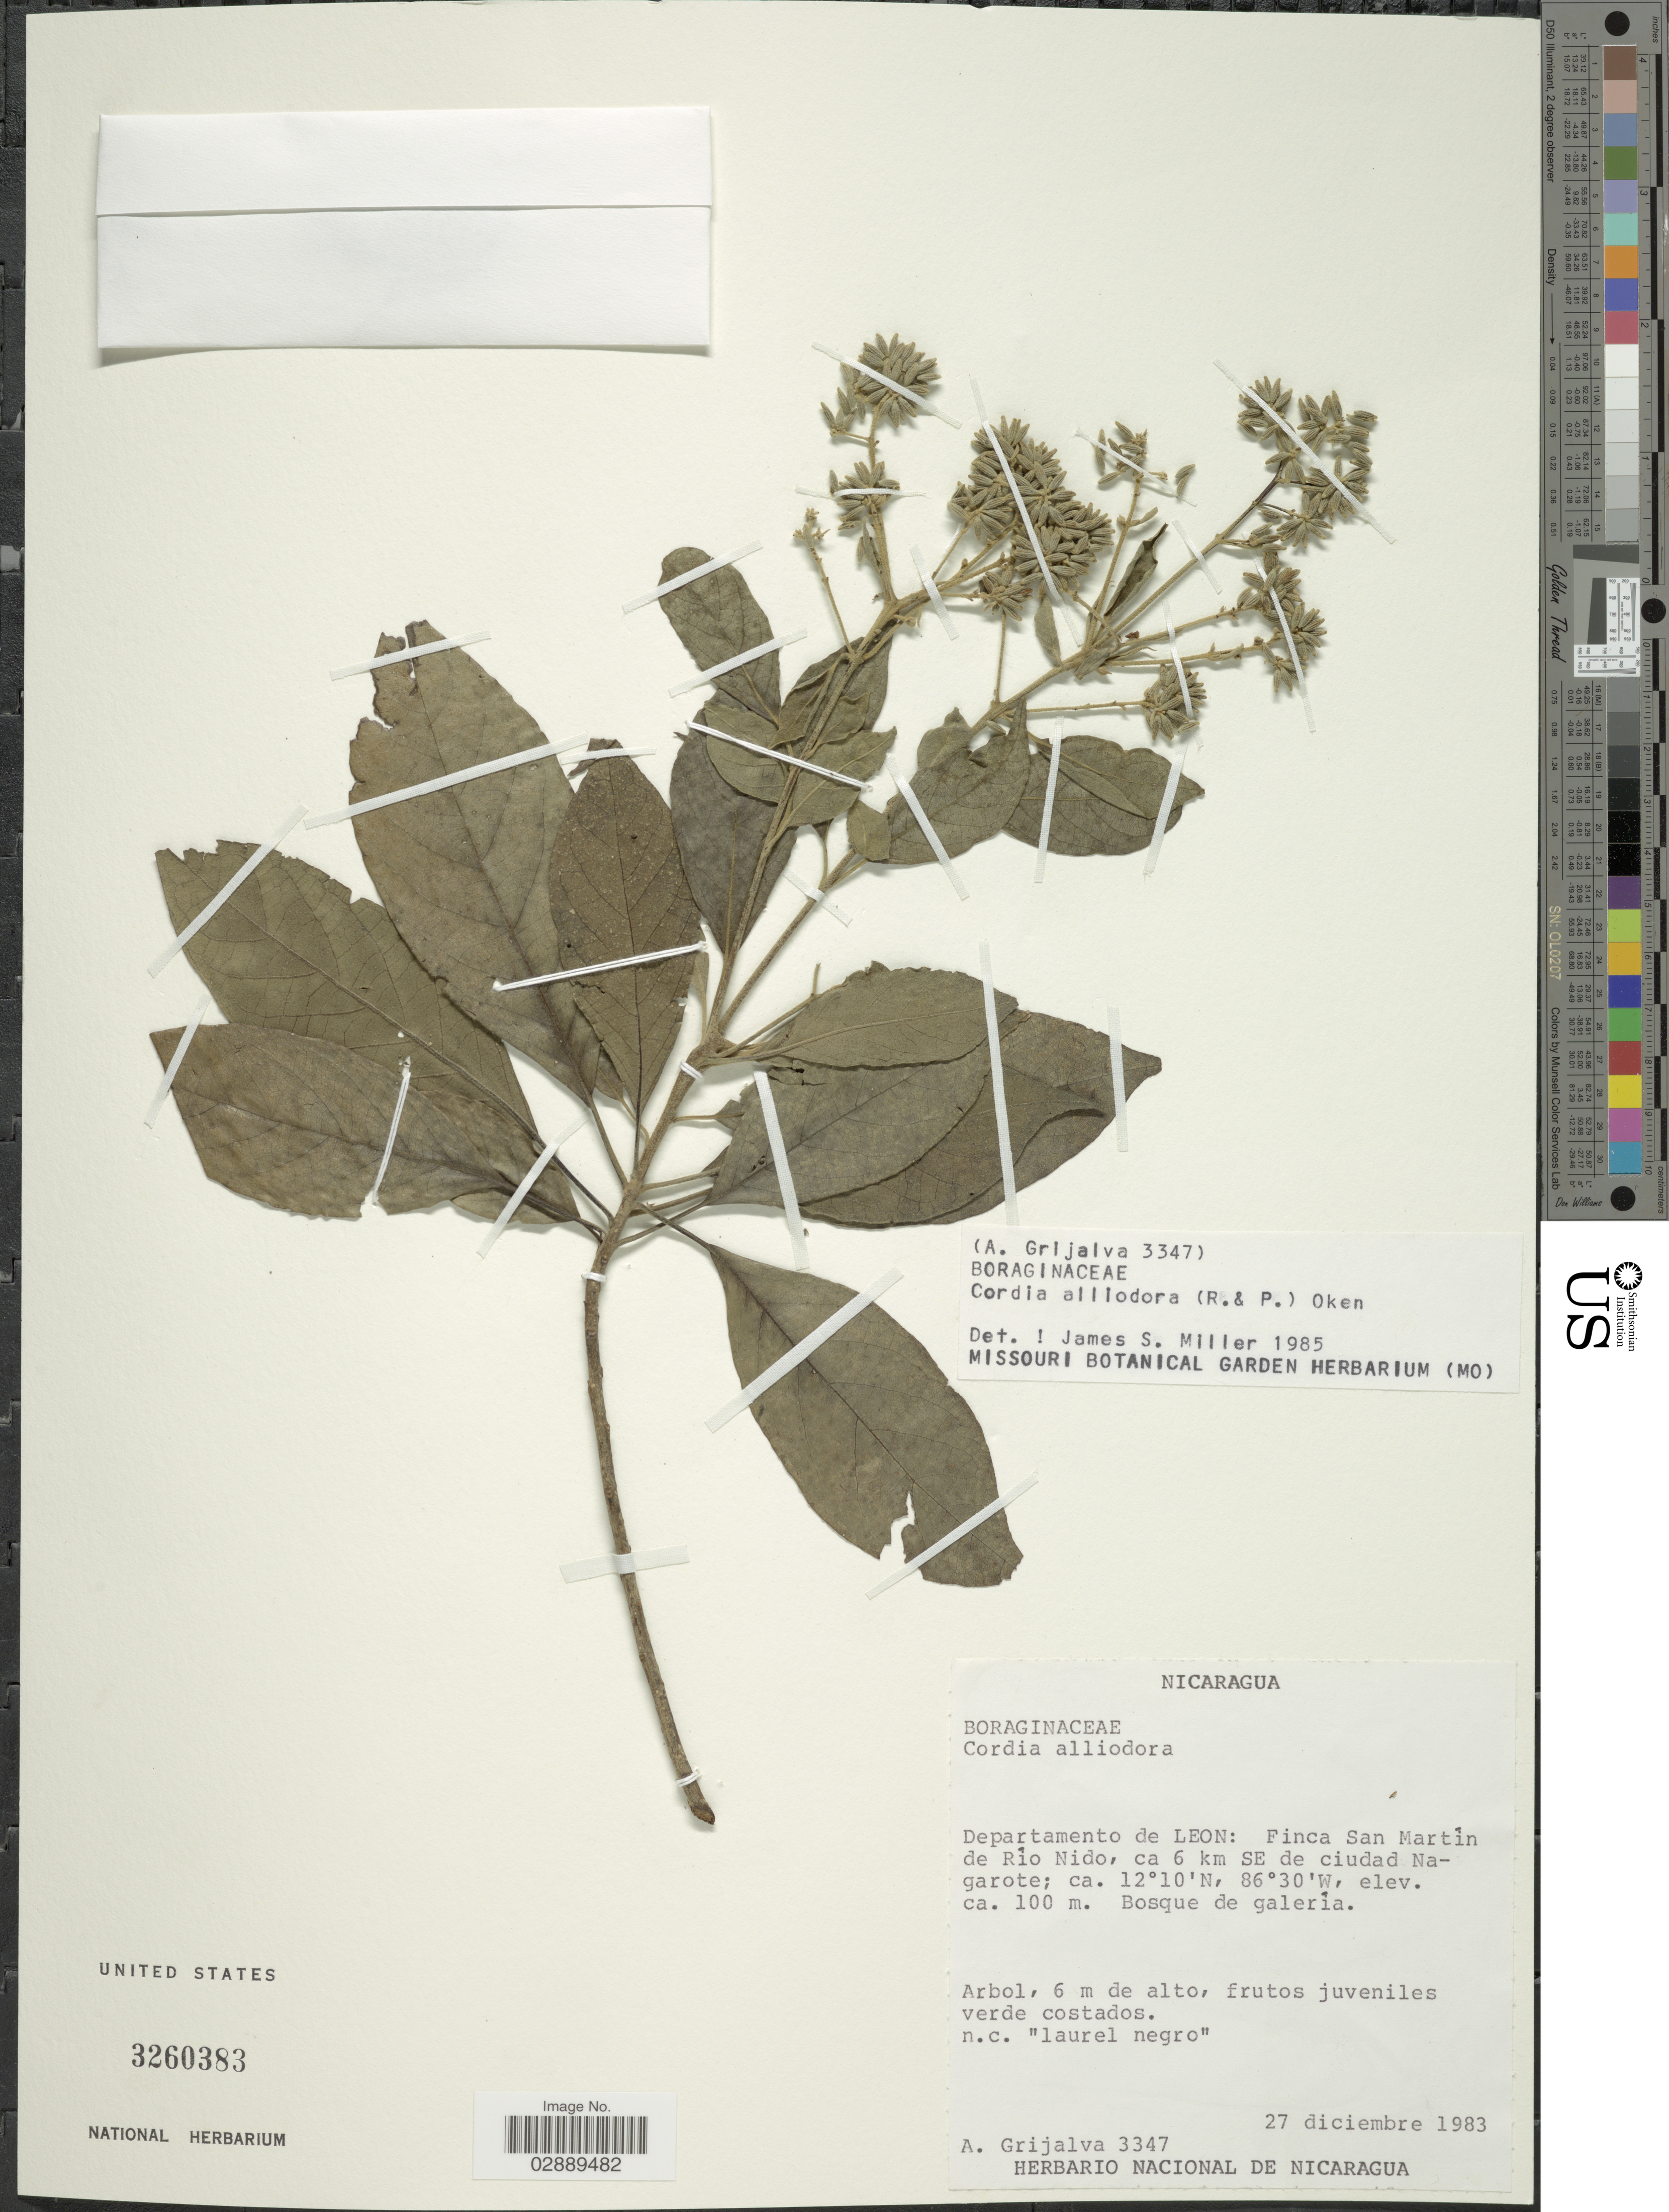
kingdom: Plantae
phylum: Tracheophyta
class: Magnoliopsida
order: Boraginales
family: Cordiaceae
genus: Cordia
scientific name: Cordia alliodora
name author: (Ruiz & Pav.) Oken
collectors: A. Grijalva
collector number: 3347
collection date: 1983-12-27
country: Nicaragua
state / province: Leon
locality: Departamento de Leon: Finca San Martin de Rio Nido, ca 6 km SE de ciudad Nagrote.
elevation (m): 100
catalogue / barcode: US 3260383